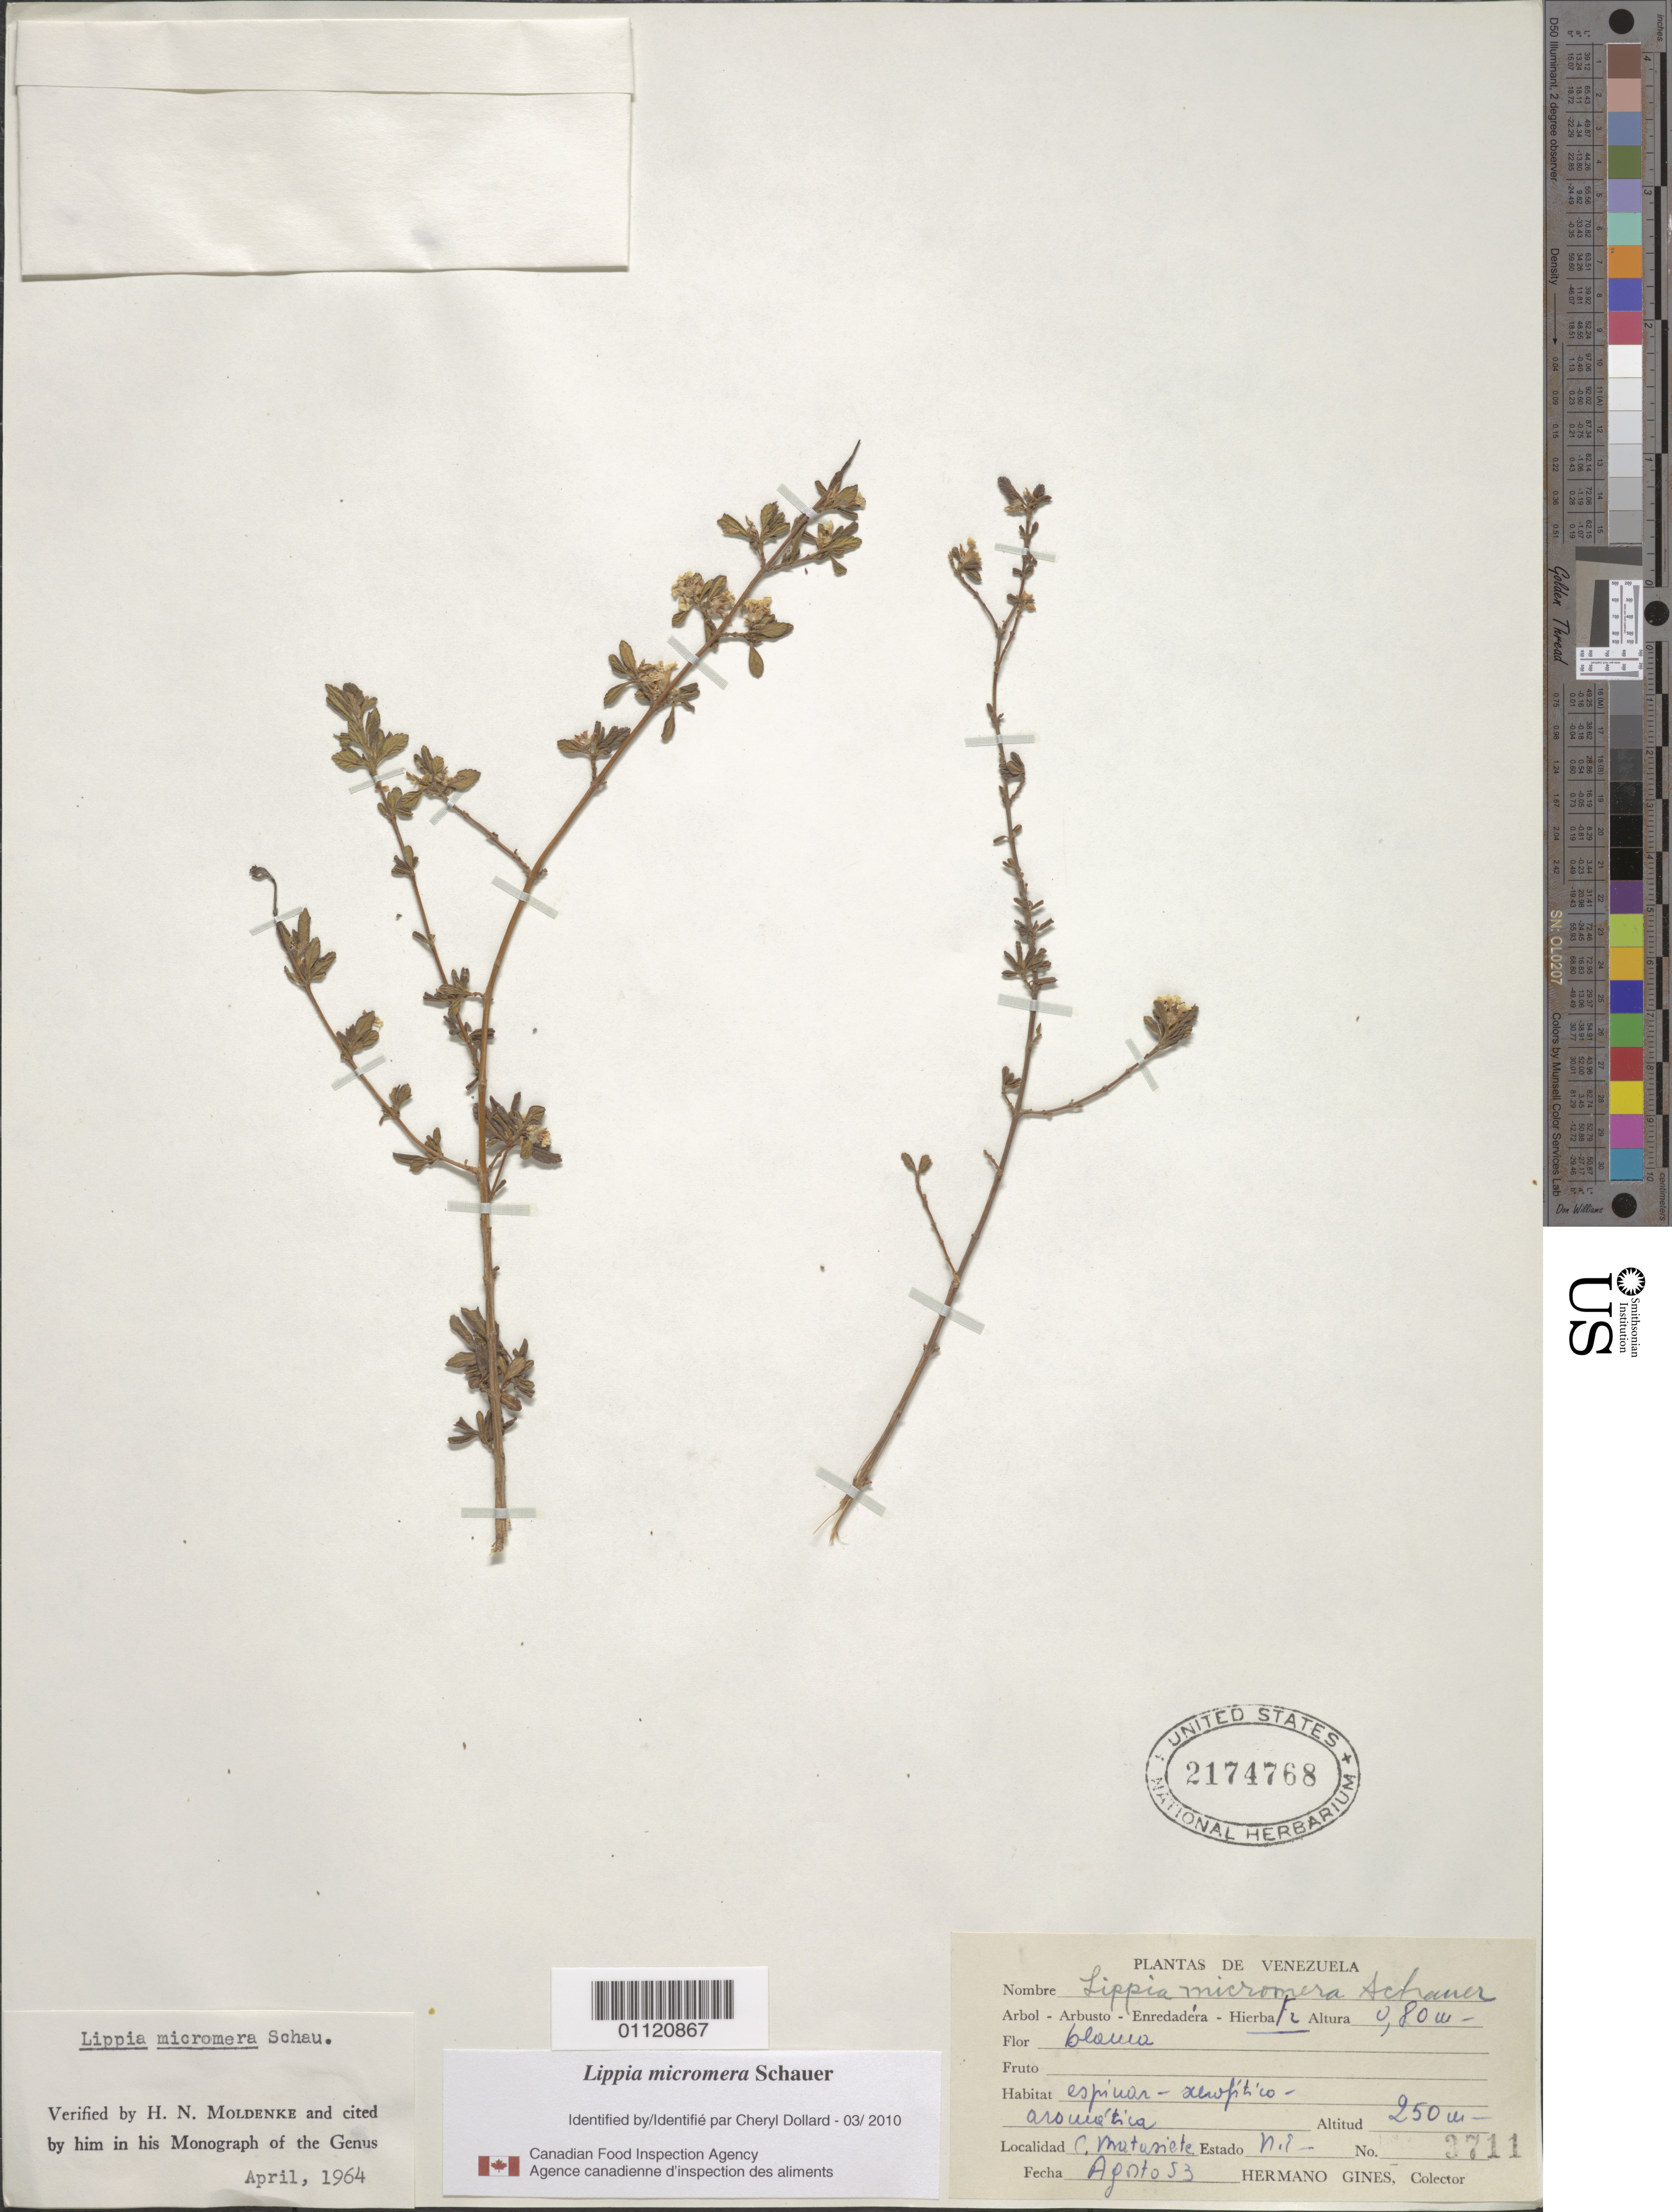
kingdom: Plantae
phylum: Tracheophyta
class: Magnoliopsida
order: Lamiales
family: Verbenaceae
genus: Lippia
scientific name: Lippia micromera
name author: Schauer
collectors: Bro. Gines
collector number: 3711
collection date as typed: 01 Aug 1953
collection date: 1953-08-01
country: Venezuela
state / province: Nueva Esparta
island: Margarita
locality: C. Matasiete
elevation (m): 250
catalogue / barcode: US 2174768